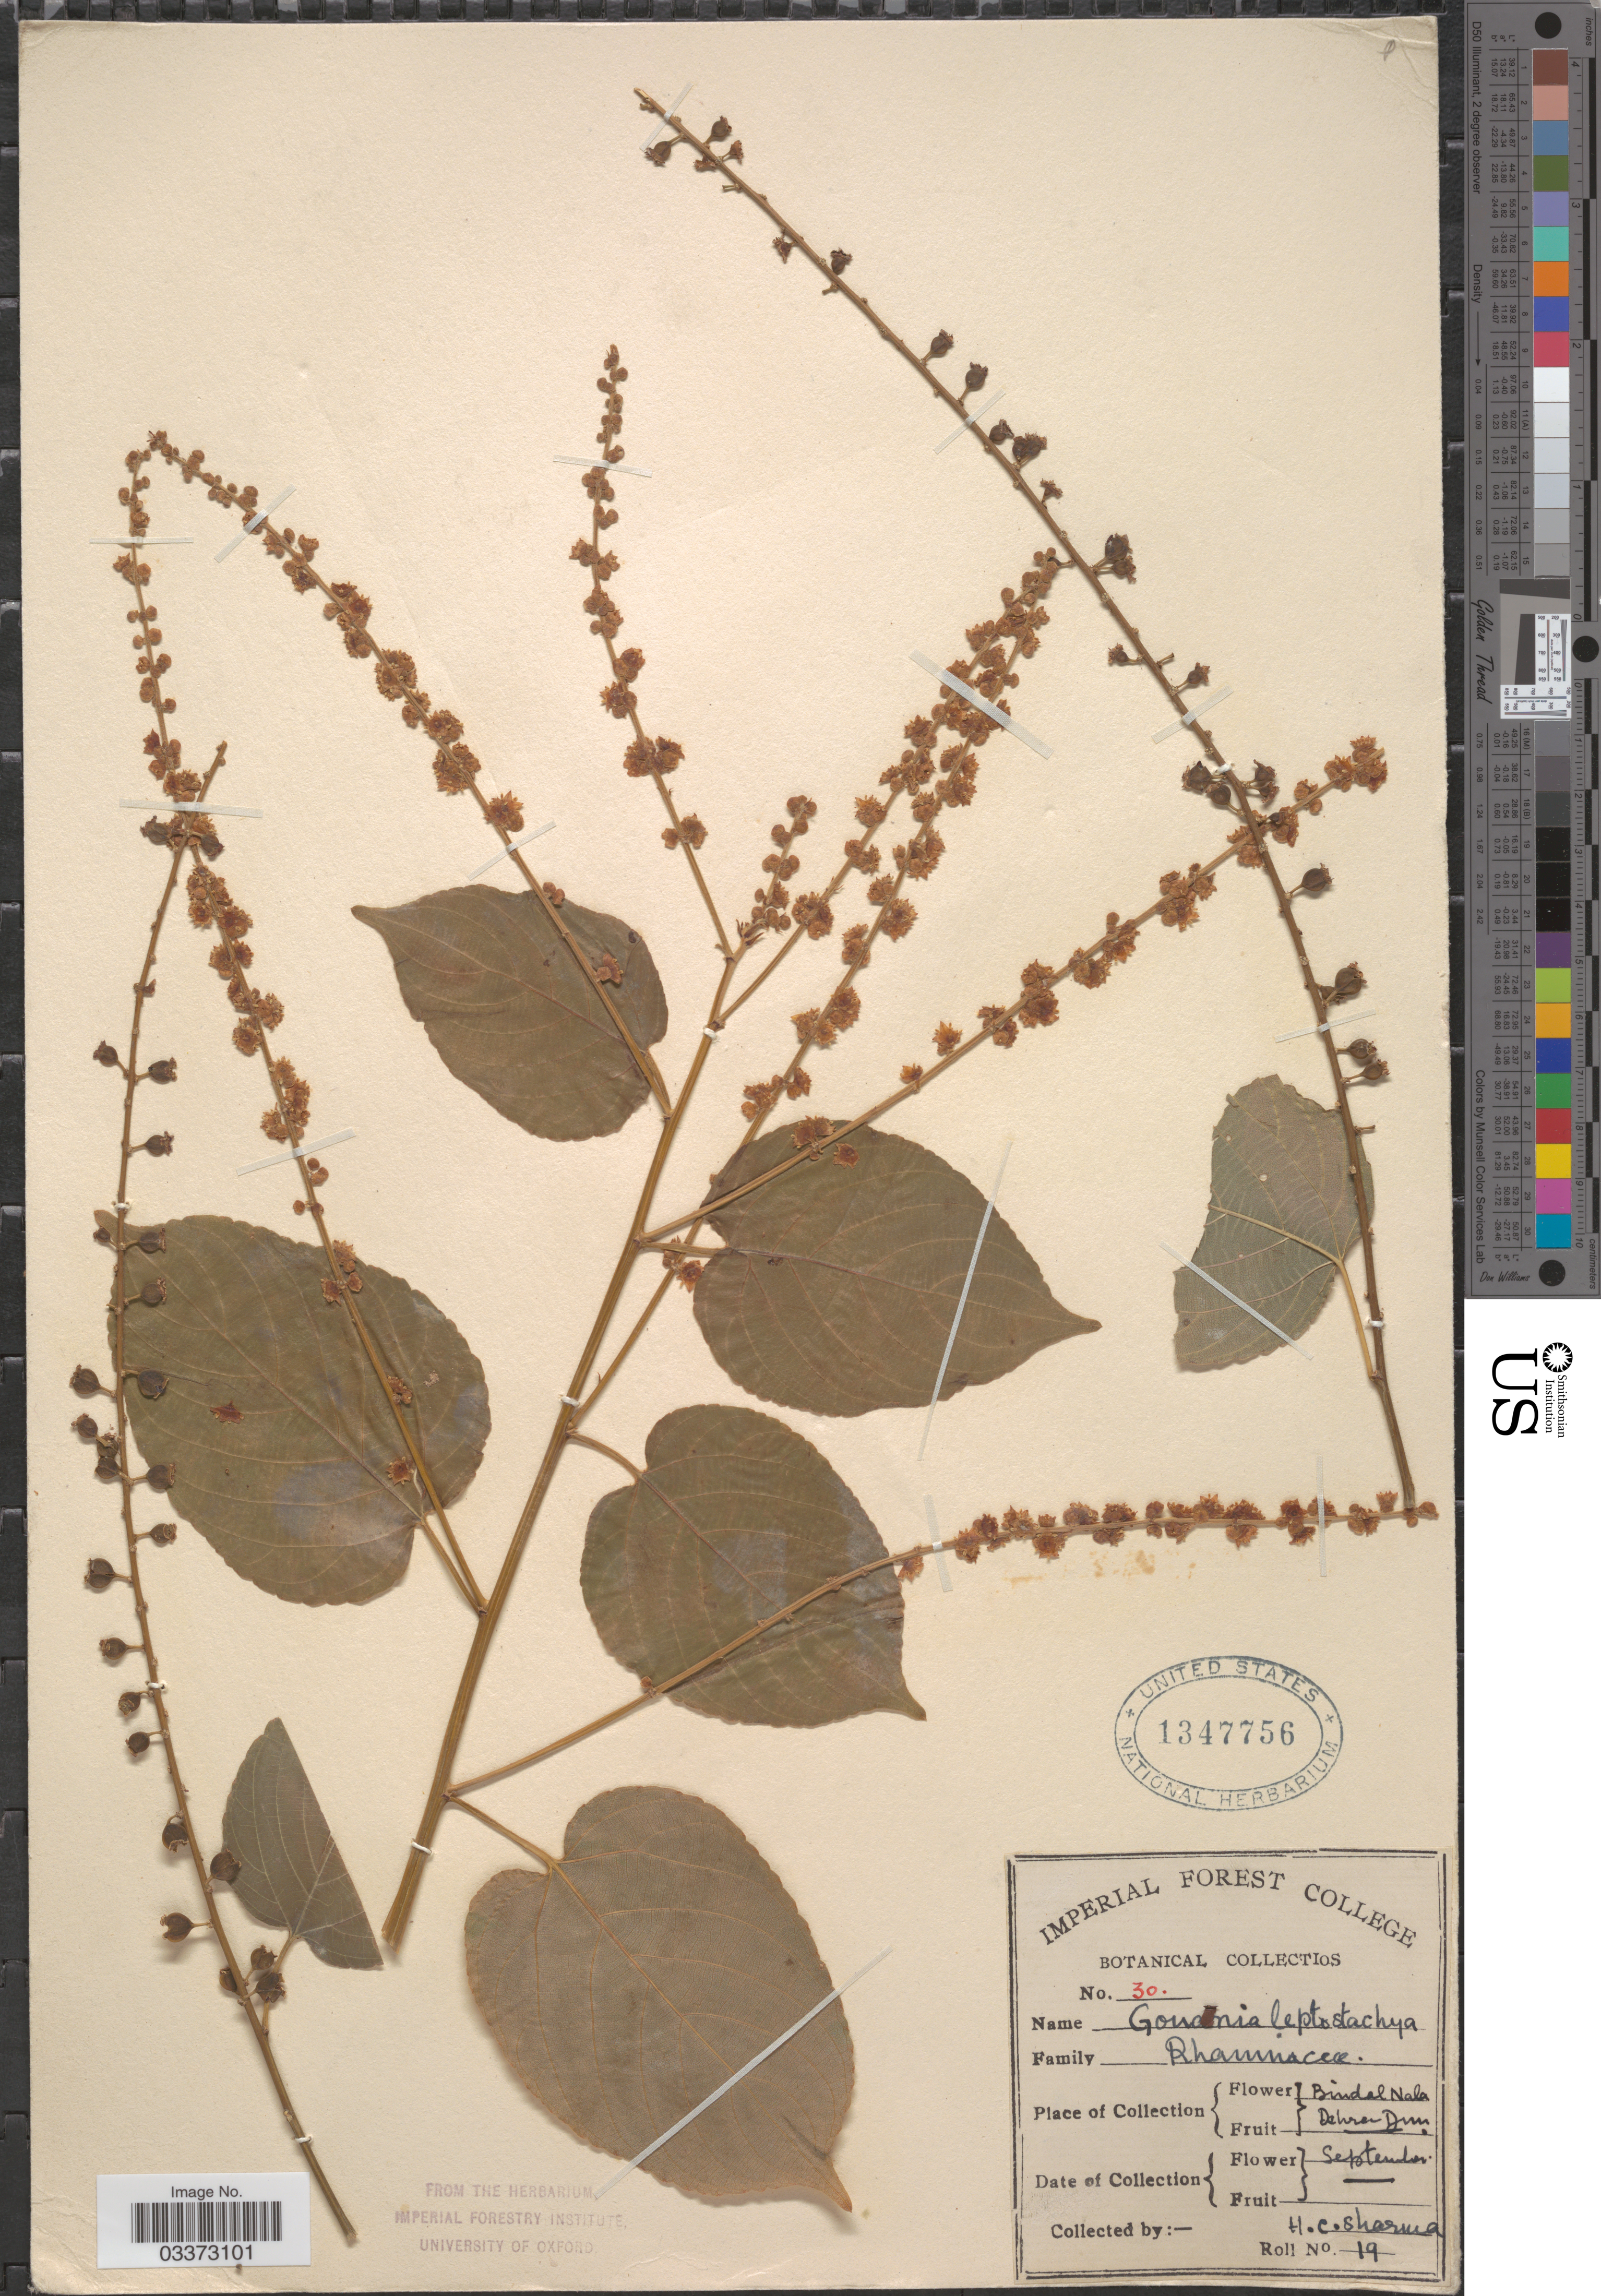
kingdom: Plantae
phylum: Tracheophyta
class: Magnoliopsida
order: Rosales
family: Rhamnaceae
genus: Gouania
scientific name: Gouania leptostachya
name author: DC.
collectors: H. Sharma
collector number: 30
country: India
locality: Bindal Nala. Dehra Dun.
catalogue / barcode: US 1347756